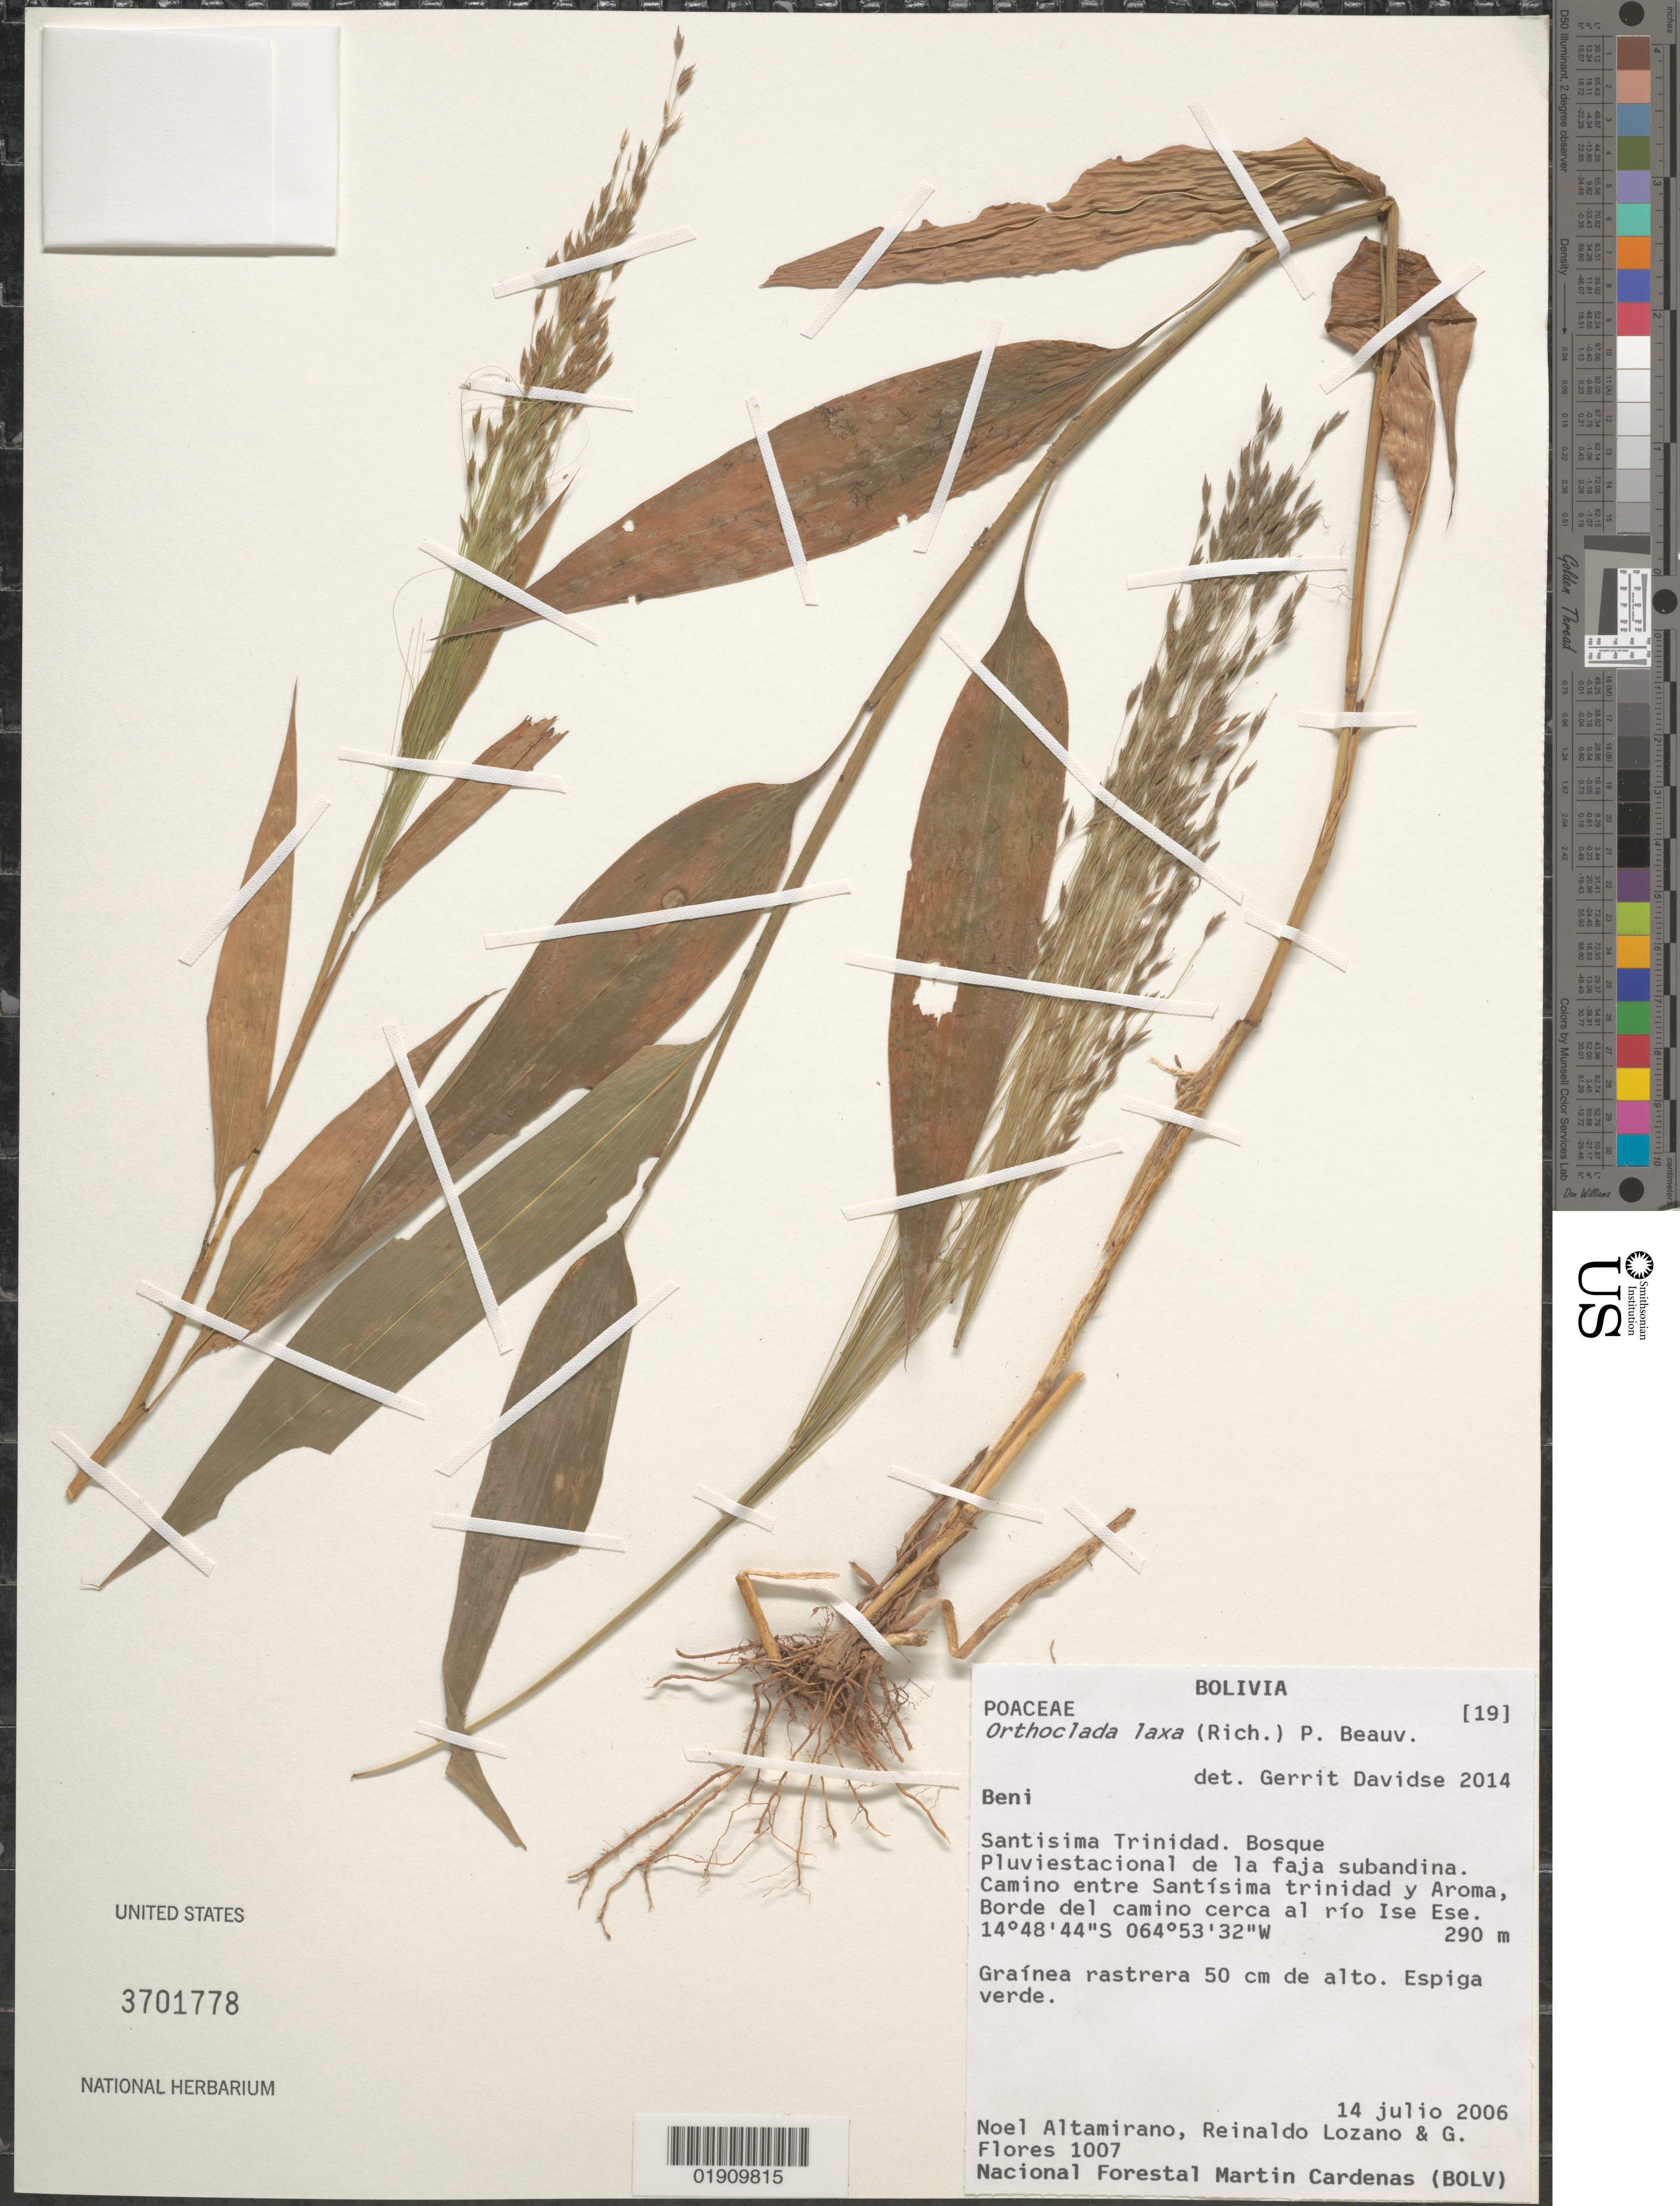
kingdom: Plantae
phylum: Tracheophyta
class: Liliopsida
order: Poales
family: Poaceae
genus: Orthoclada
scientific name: Orthoclada laxa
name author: P. Beauv.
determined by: Davidse, Gerrit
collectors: N. Altamirano, R. Lozano & G. Flores F.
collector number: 1007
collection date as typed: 14 Julio 2006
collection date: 2006-07-14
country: Bolivia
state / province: Beni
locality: Santisima Trinidad. Bosque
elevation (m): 290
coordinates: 14°48'44" S, 064°53'32" W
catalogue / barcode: US 3701778